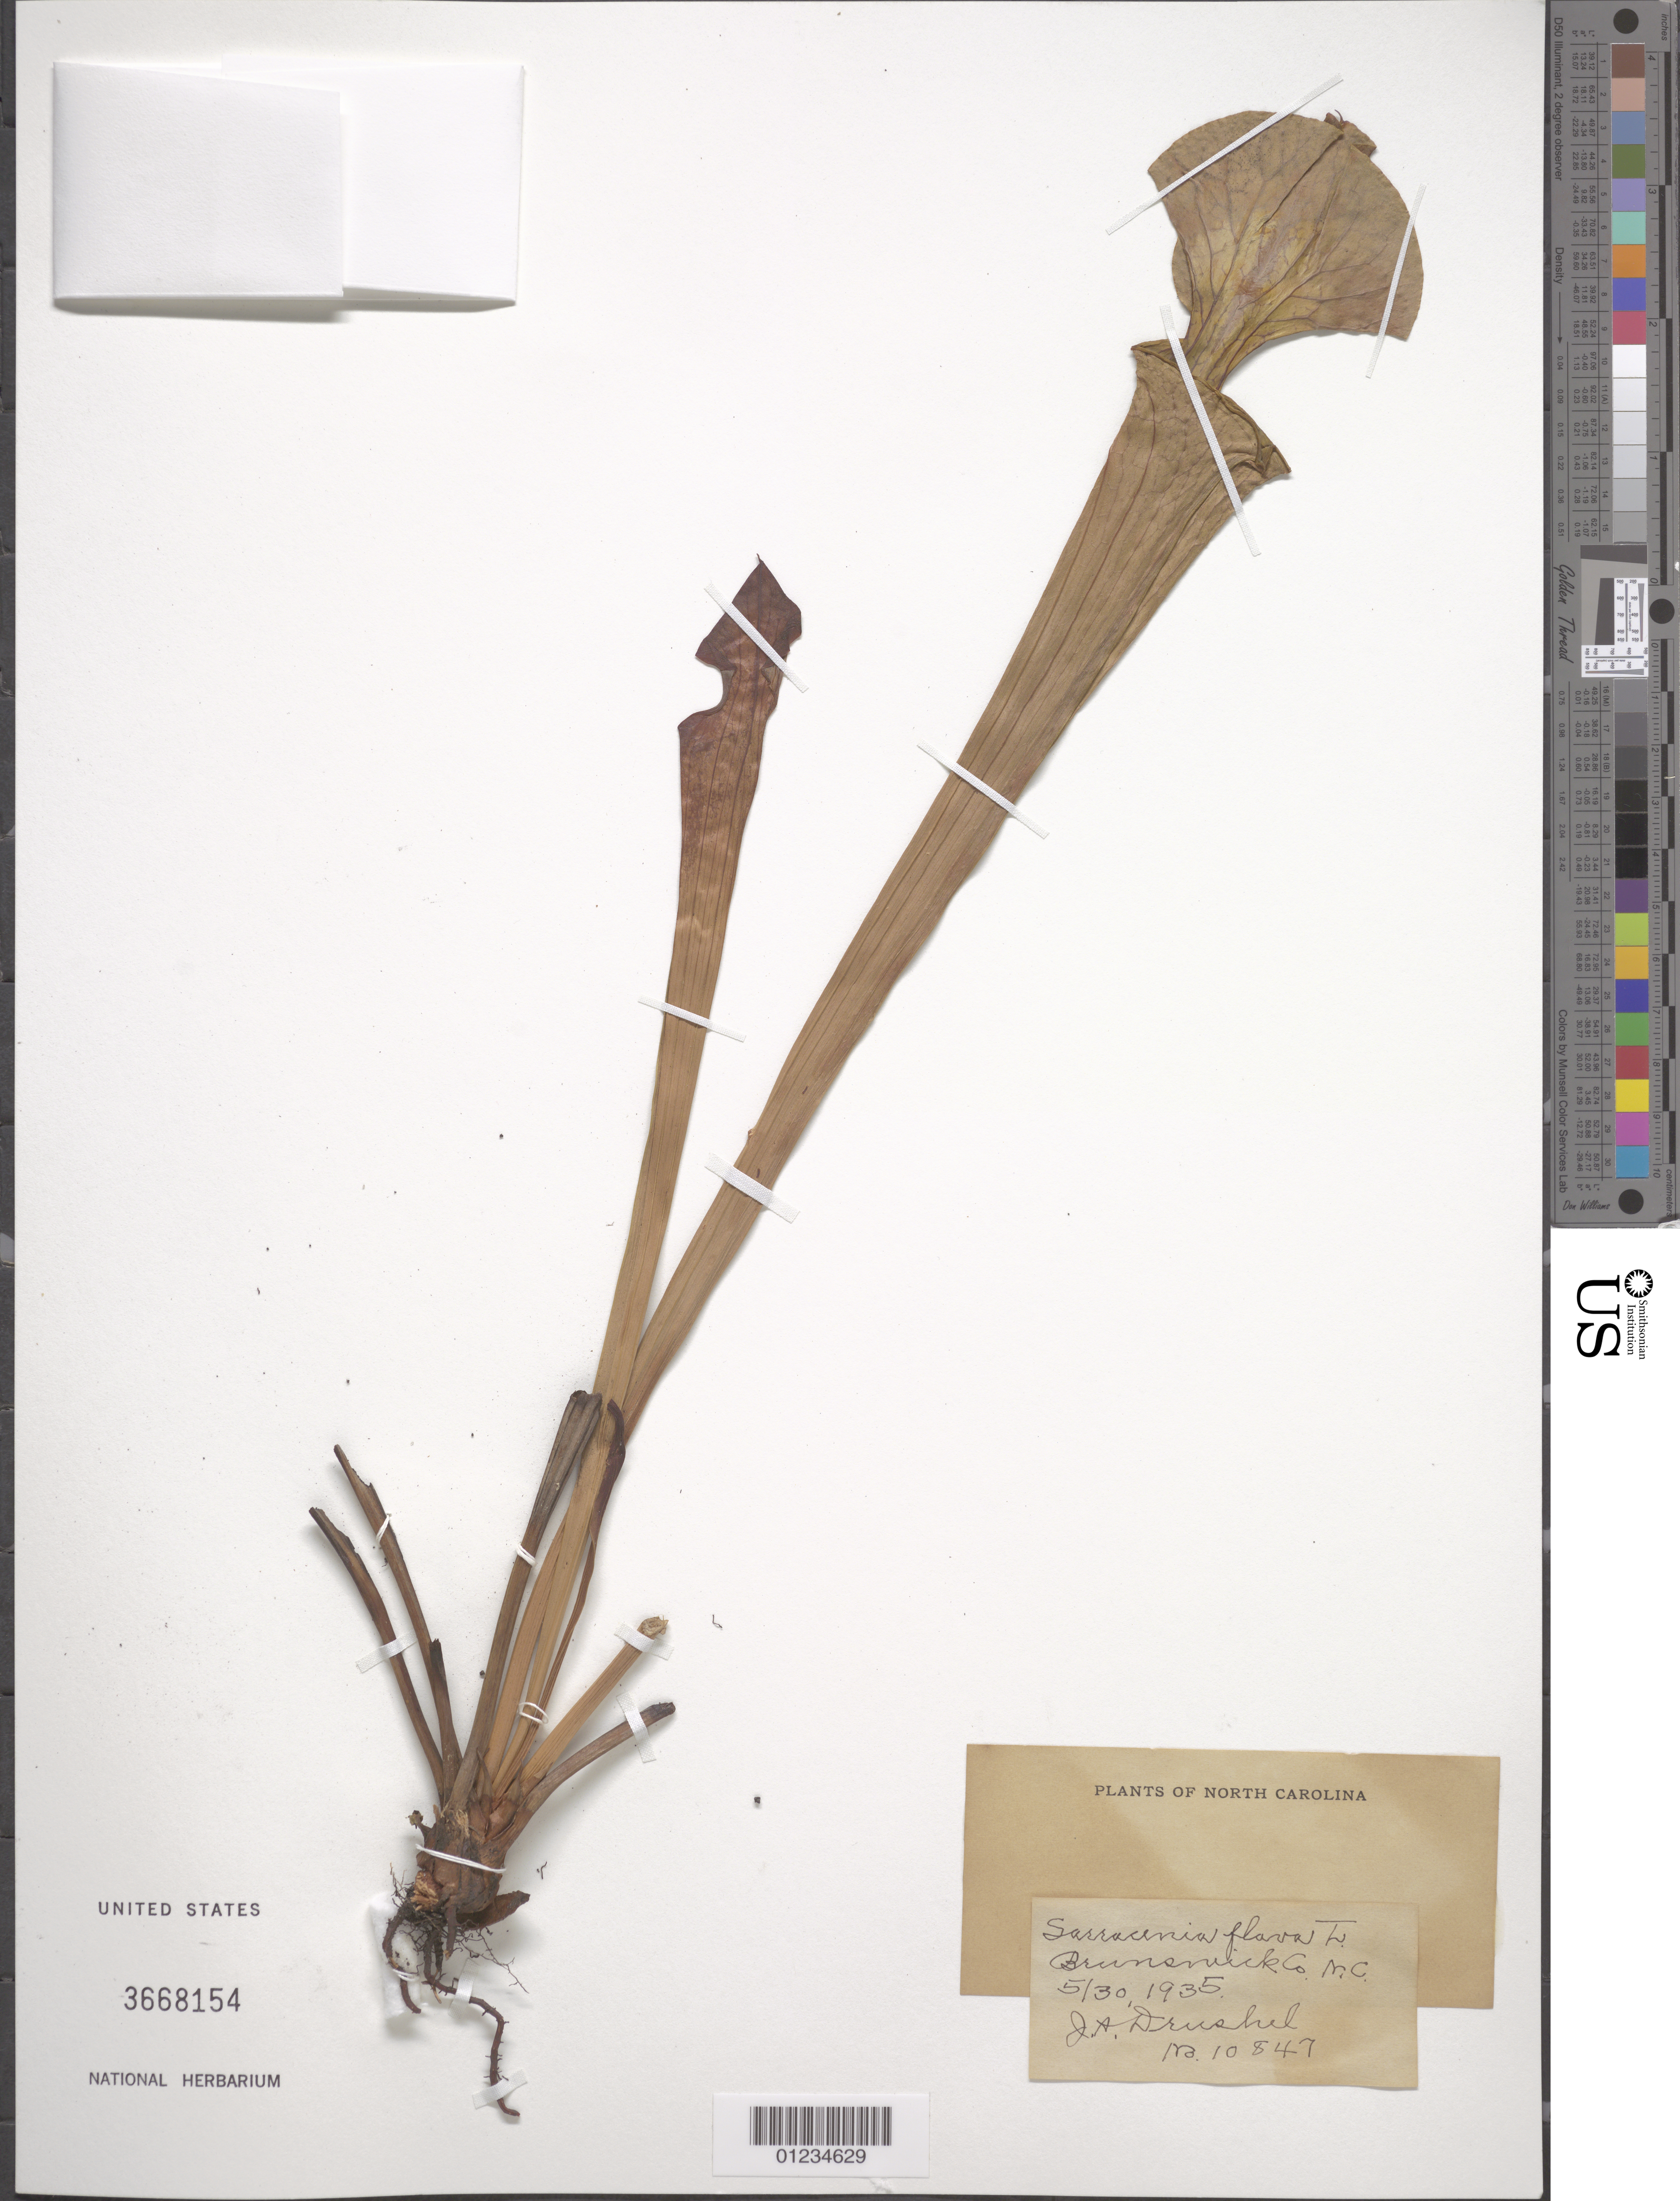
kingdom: Plantae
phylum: Tracheophyta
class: Magnoliopsida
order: Ericales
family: Sarraceniaceae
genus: Sarracenia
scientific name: Sarracenia flava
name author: L.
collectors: J. A. Drushel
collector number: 10847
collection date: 1935-05-30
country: United States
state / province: North Carolina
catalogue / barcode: US 3668154